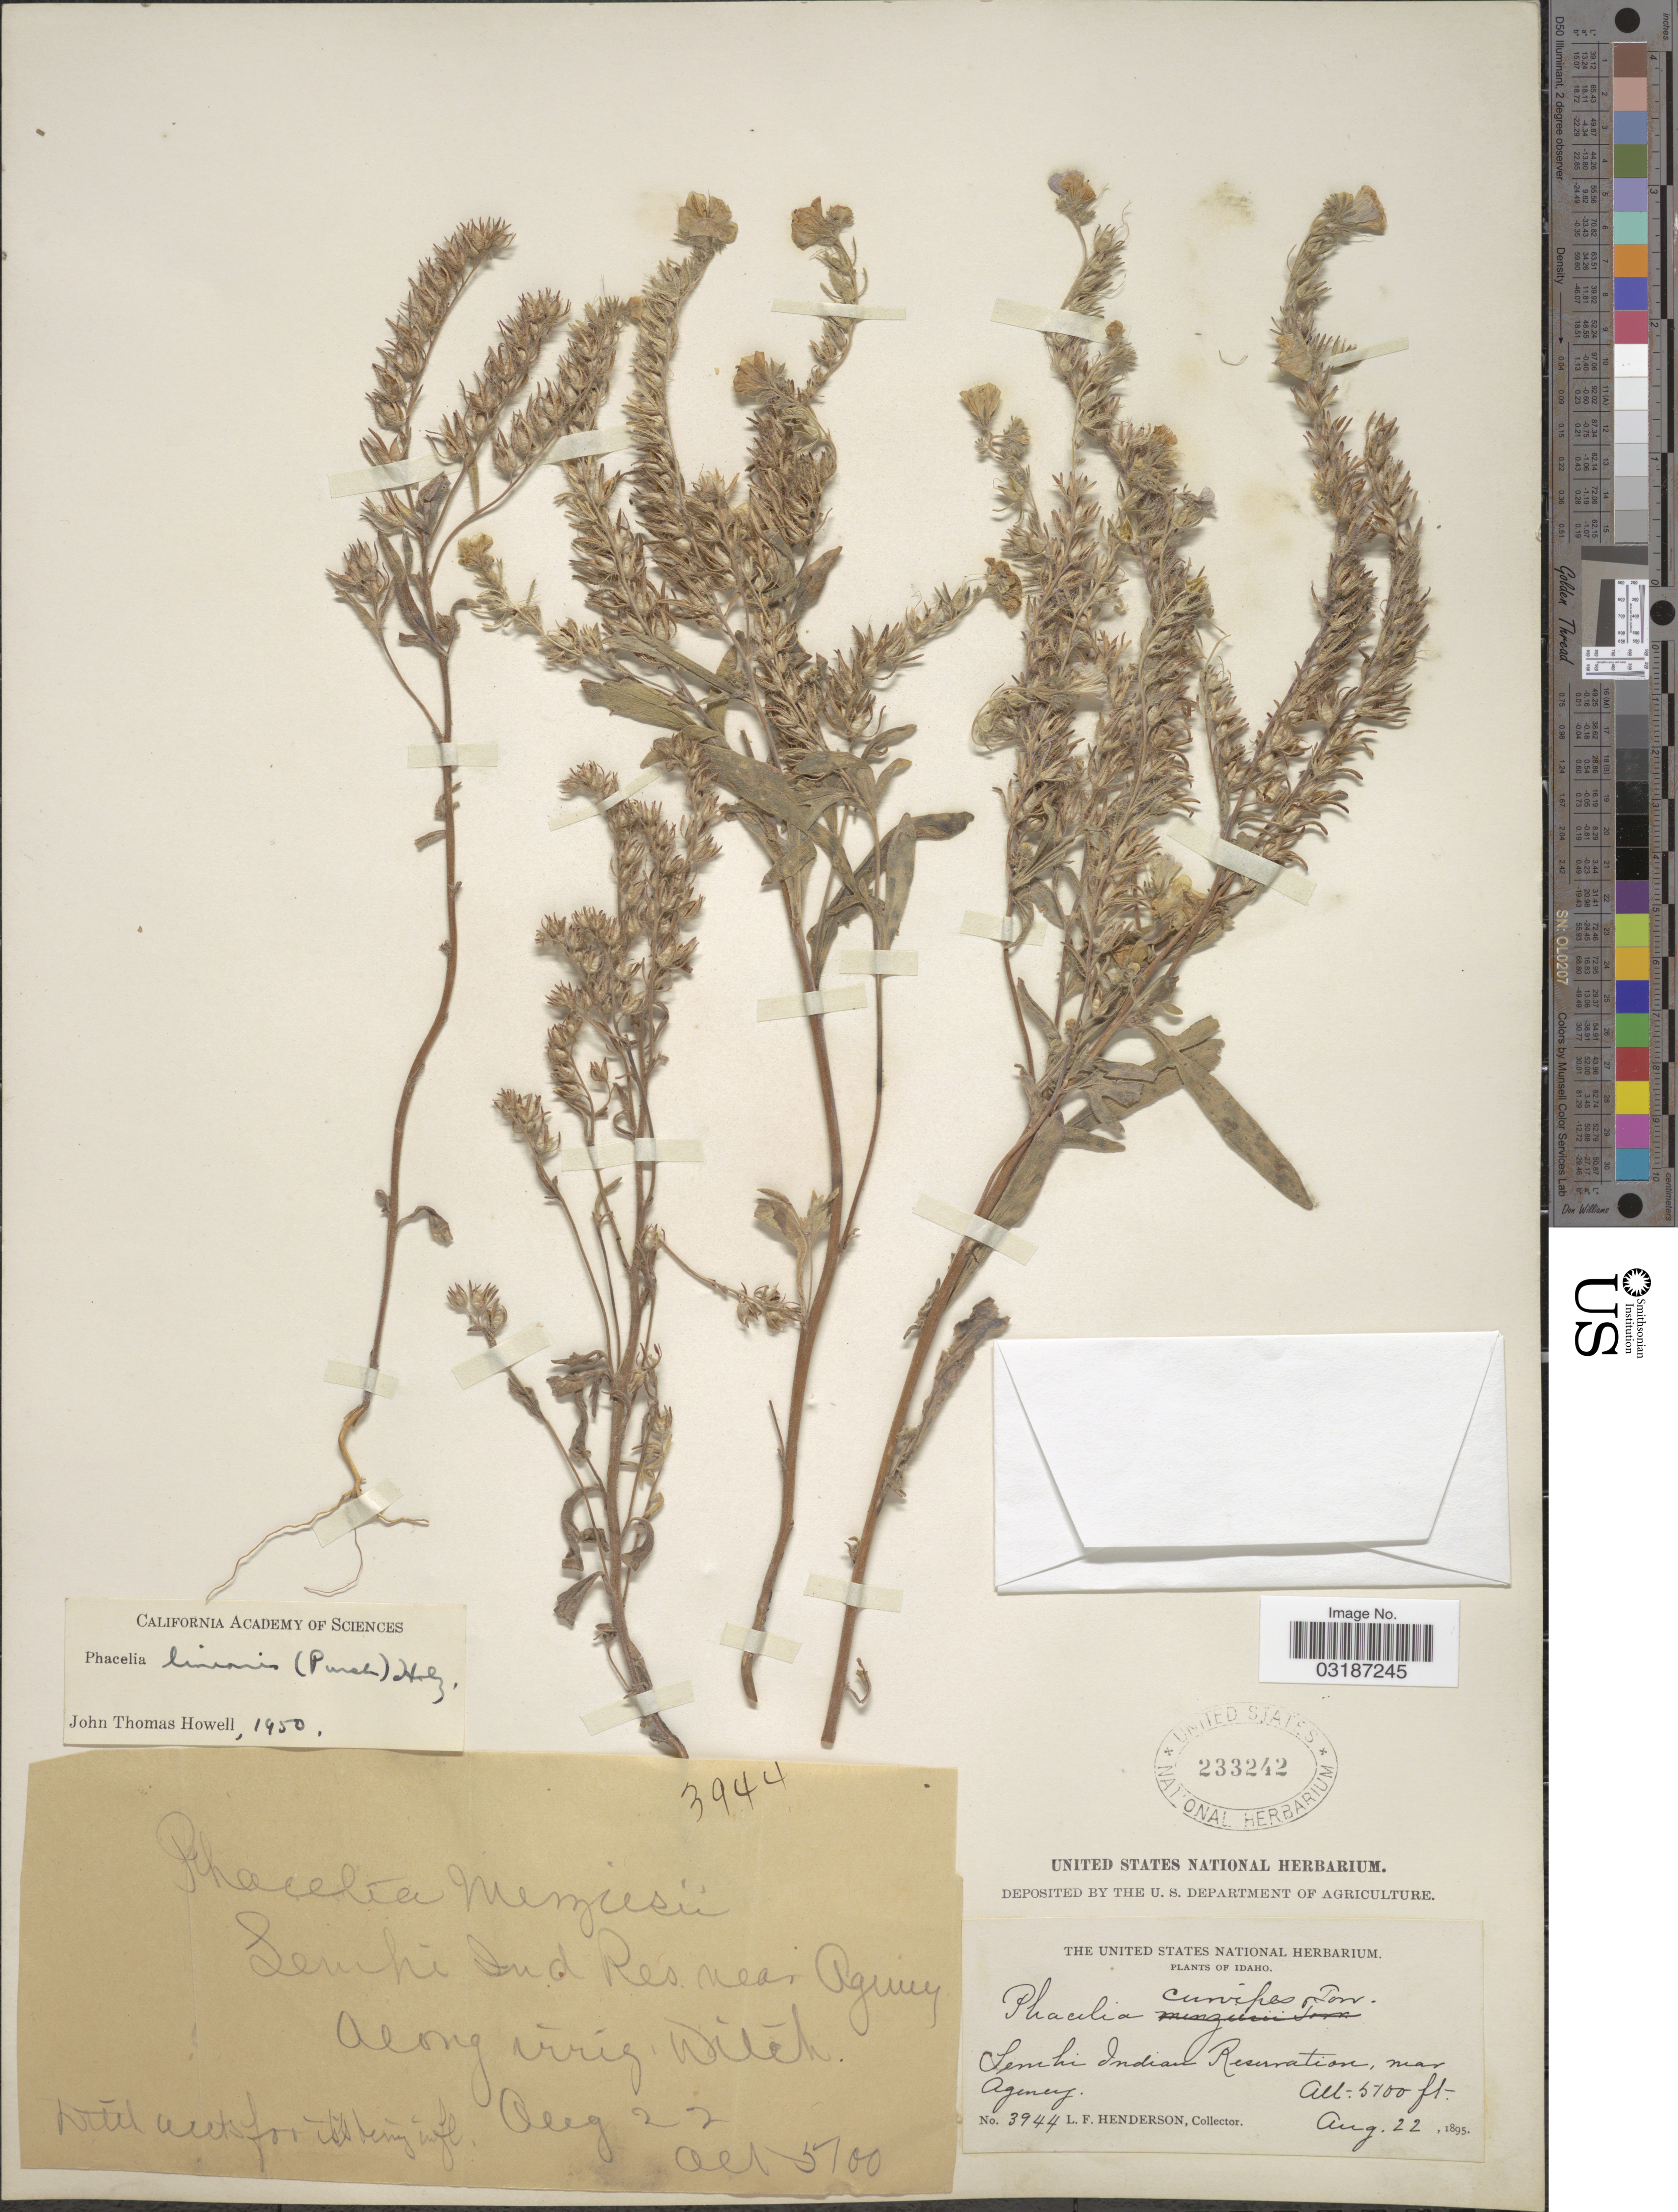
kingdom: Plantae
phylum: Tracheophyta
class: Magnoliopsida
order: Boraginales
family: Hydrophyllaceae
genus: Phacelia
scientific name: Phacelia linearis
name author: (Pursh) Holz.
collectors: L. Henderson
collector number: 3944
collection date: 1894-08-22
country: United States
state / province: Idaho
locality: Lemhi Indian Reservation, near Agency. Along irrig. Ditch.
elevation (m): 1737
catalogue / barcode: US 233242